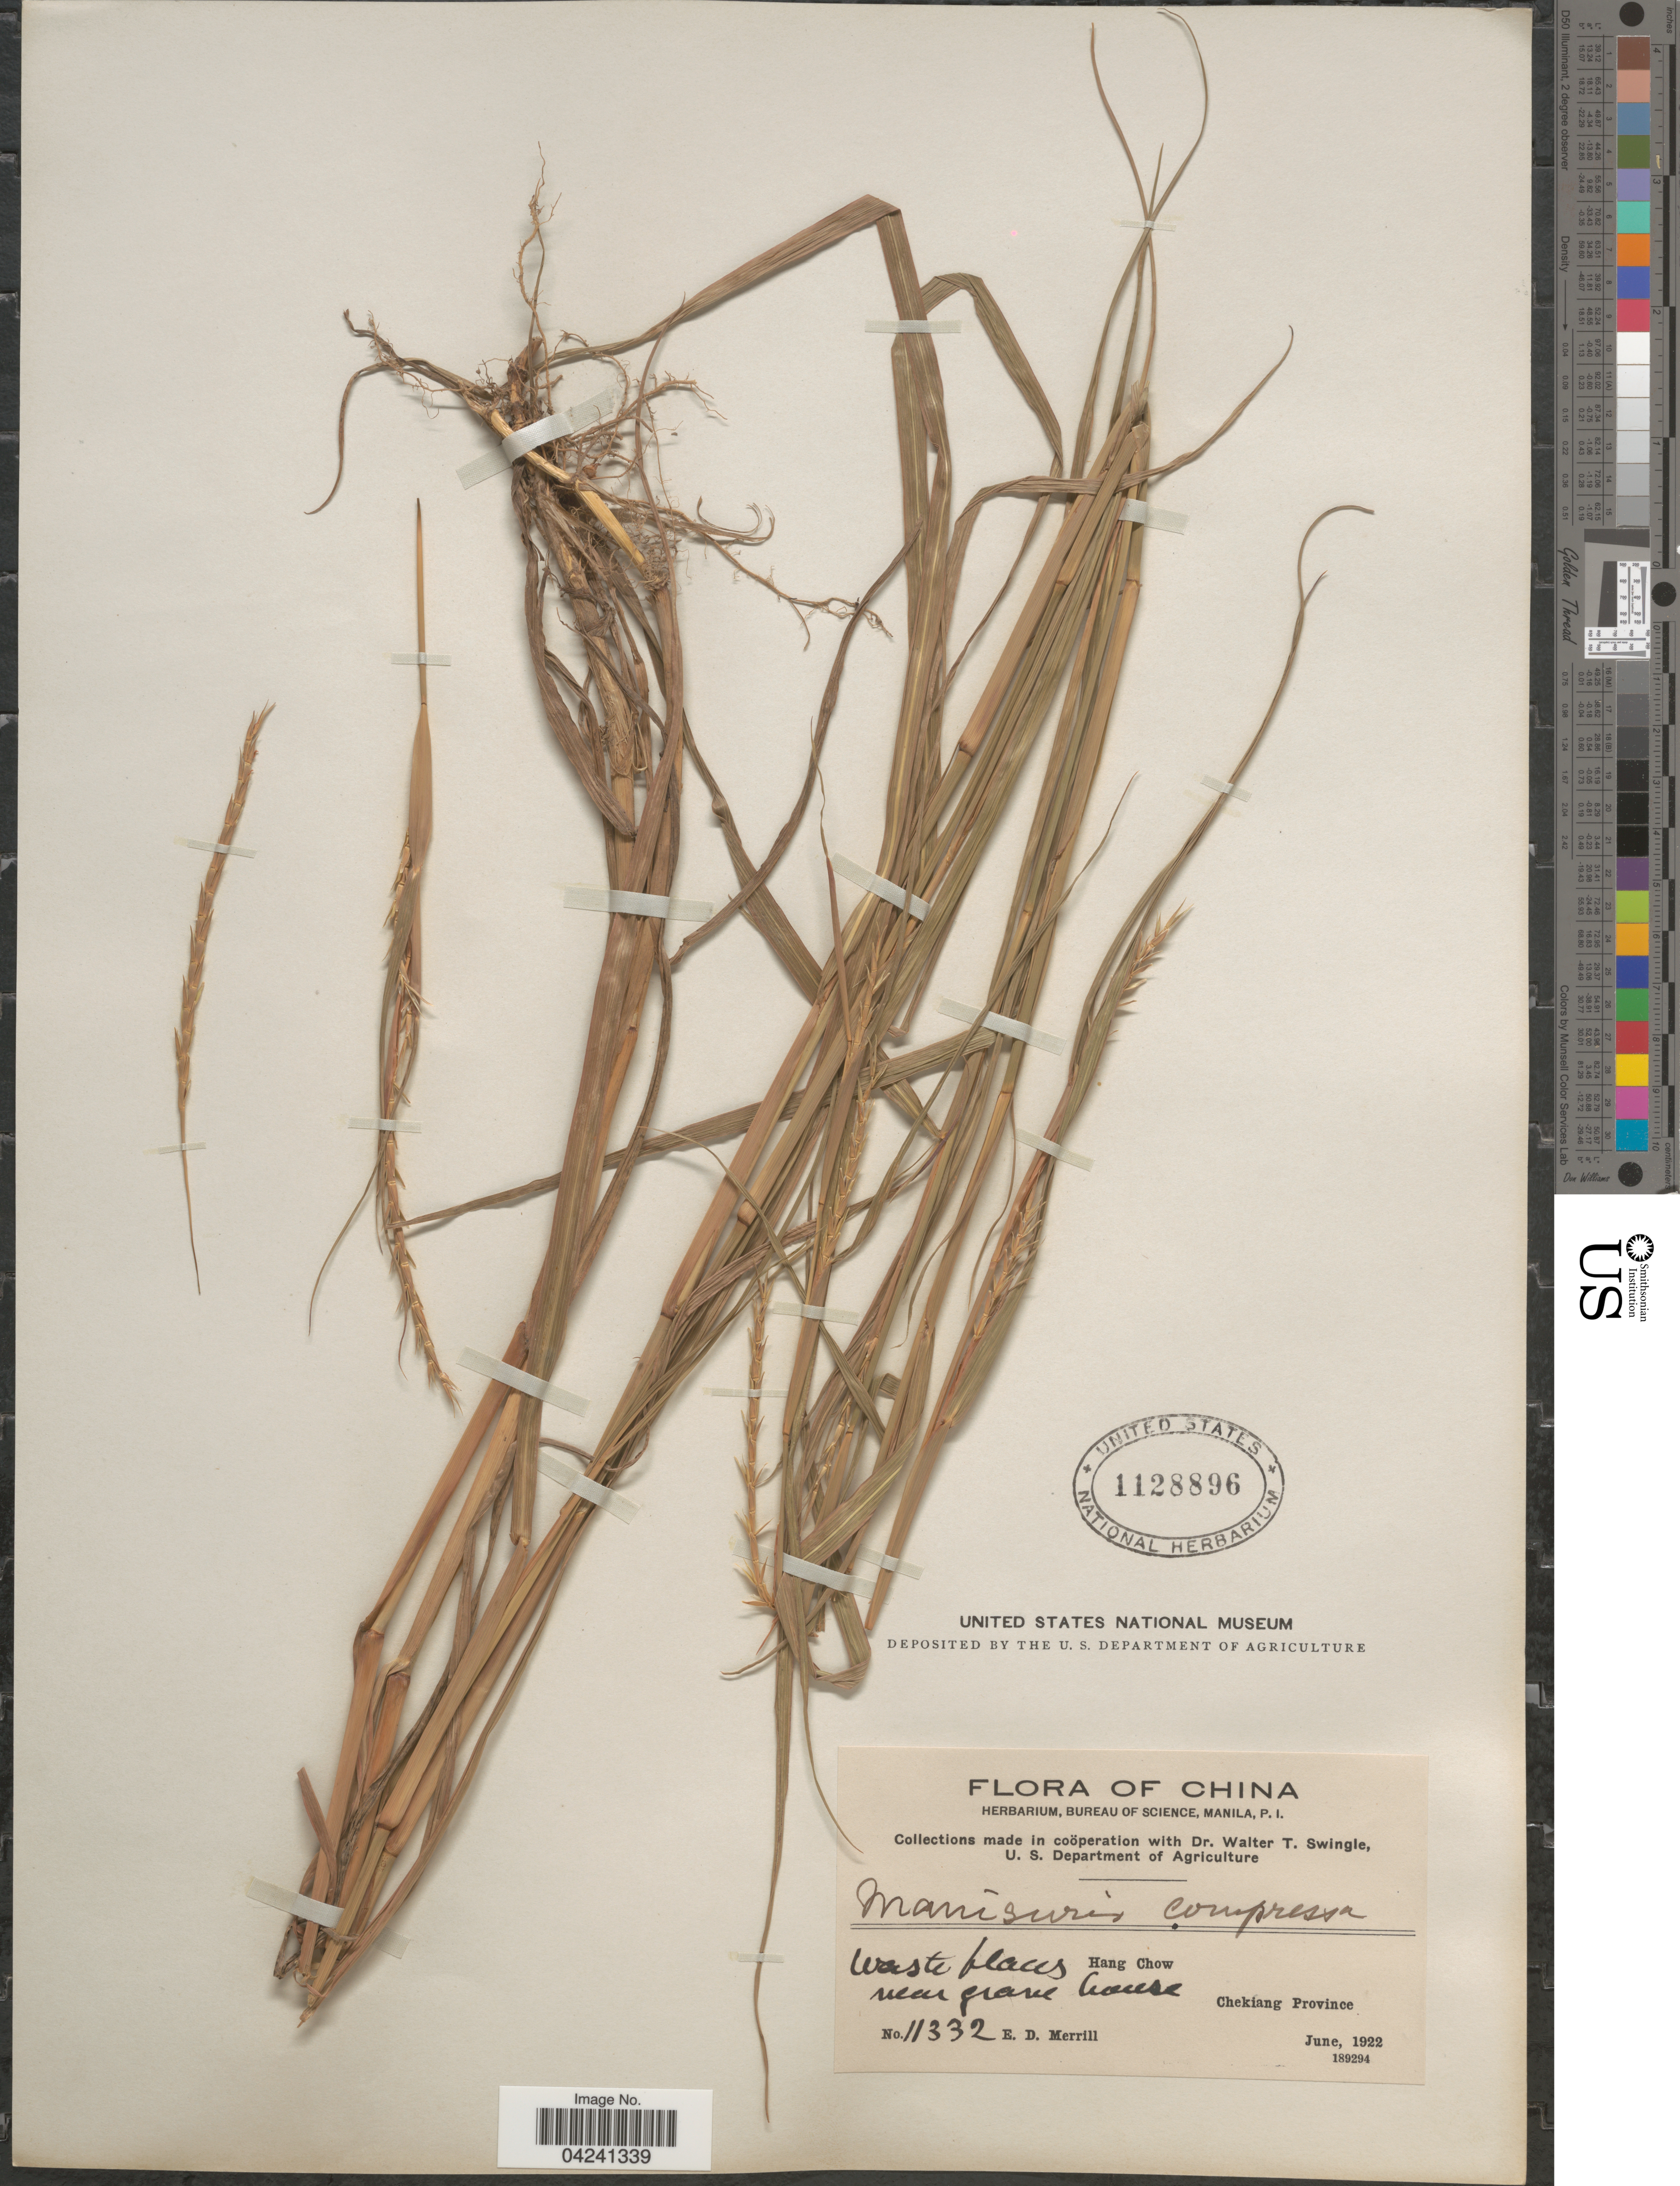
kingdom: Plantae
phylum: Tracheophyta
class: Liliopsida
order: Poales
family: Poaceae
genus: Hemarthria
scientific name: Hemarthria compressa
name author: (L.) R. Br.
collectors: E. D. Merrill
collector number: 11332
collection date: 1922-06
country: China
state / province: Zhejiang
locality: Hang Chow. Chekiang Province.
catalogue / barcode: US 1128896